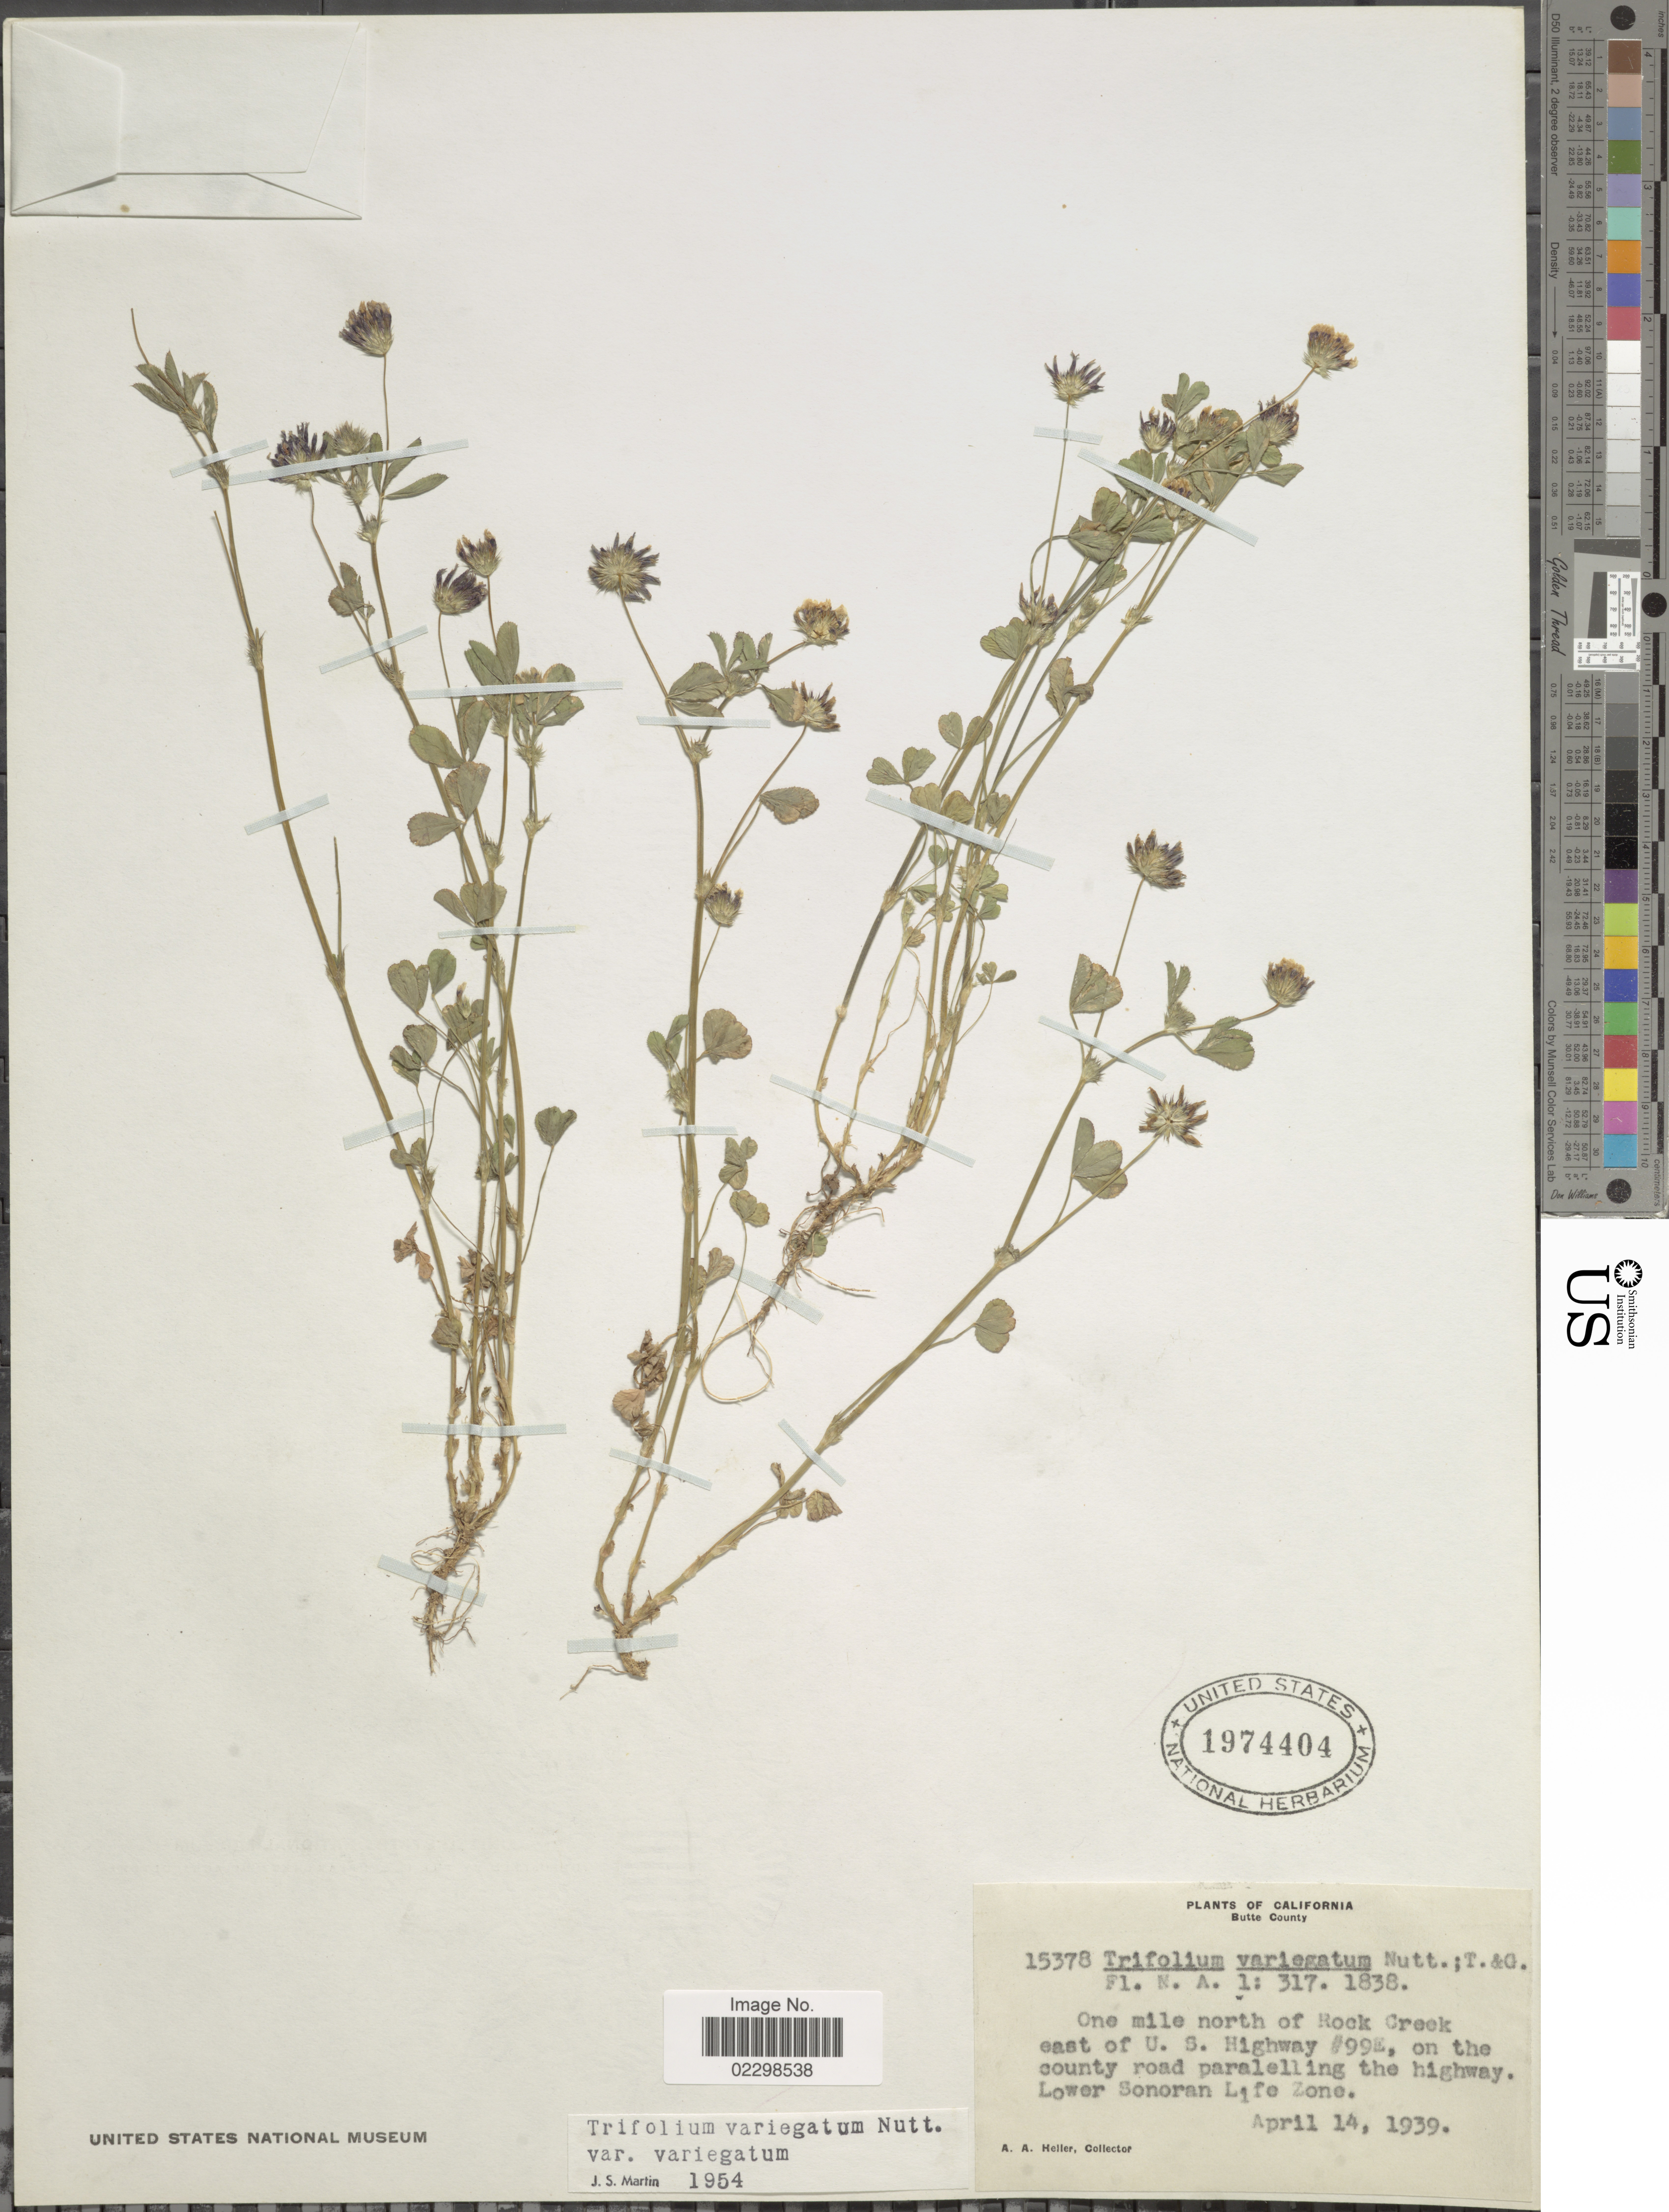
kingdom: Plantae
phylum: Tracheophyta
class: Magnoliopsida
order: Fabales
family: Fabaceae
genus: Trifolium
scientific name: Trifolium variegatum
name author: Nutt.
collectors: A. A. Heller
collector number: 15378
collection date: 1939-04-14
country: United States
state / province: California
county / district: Butte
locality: Butte County, one mile north of Rock Creek east of U.S. Highway #99E, on the county road paralelling the highway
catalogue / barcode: US 1974404